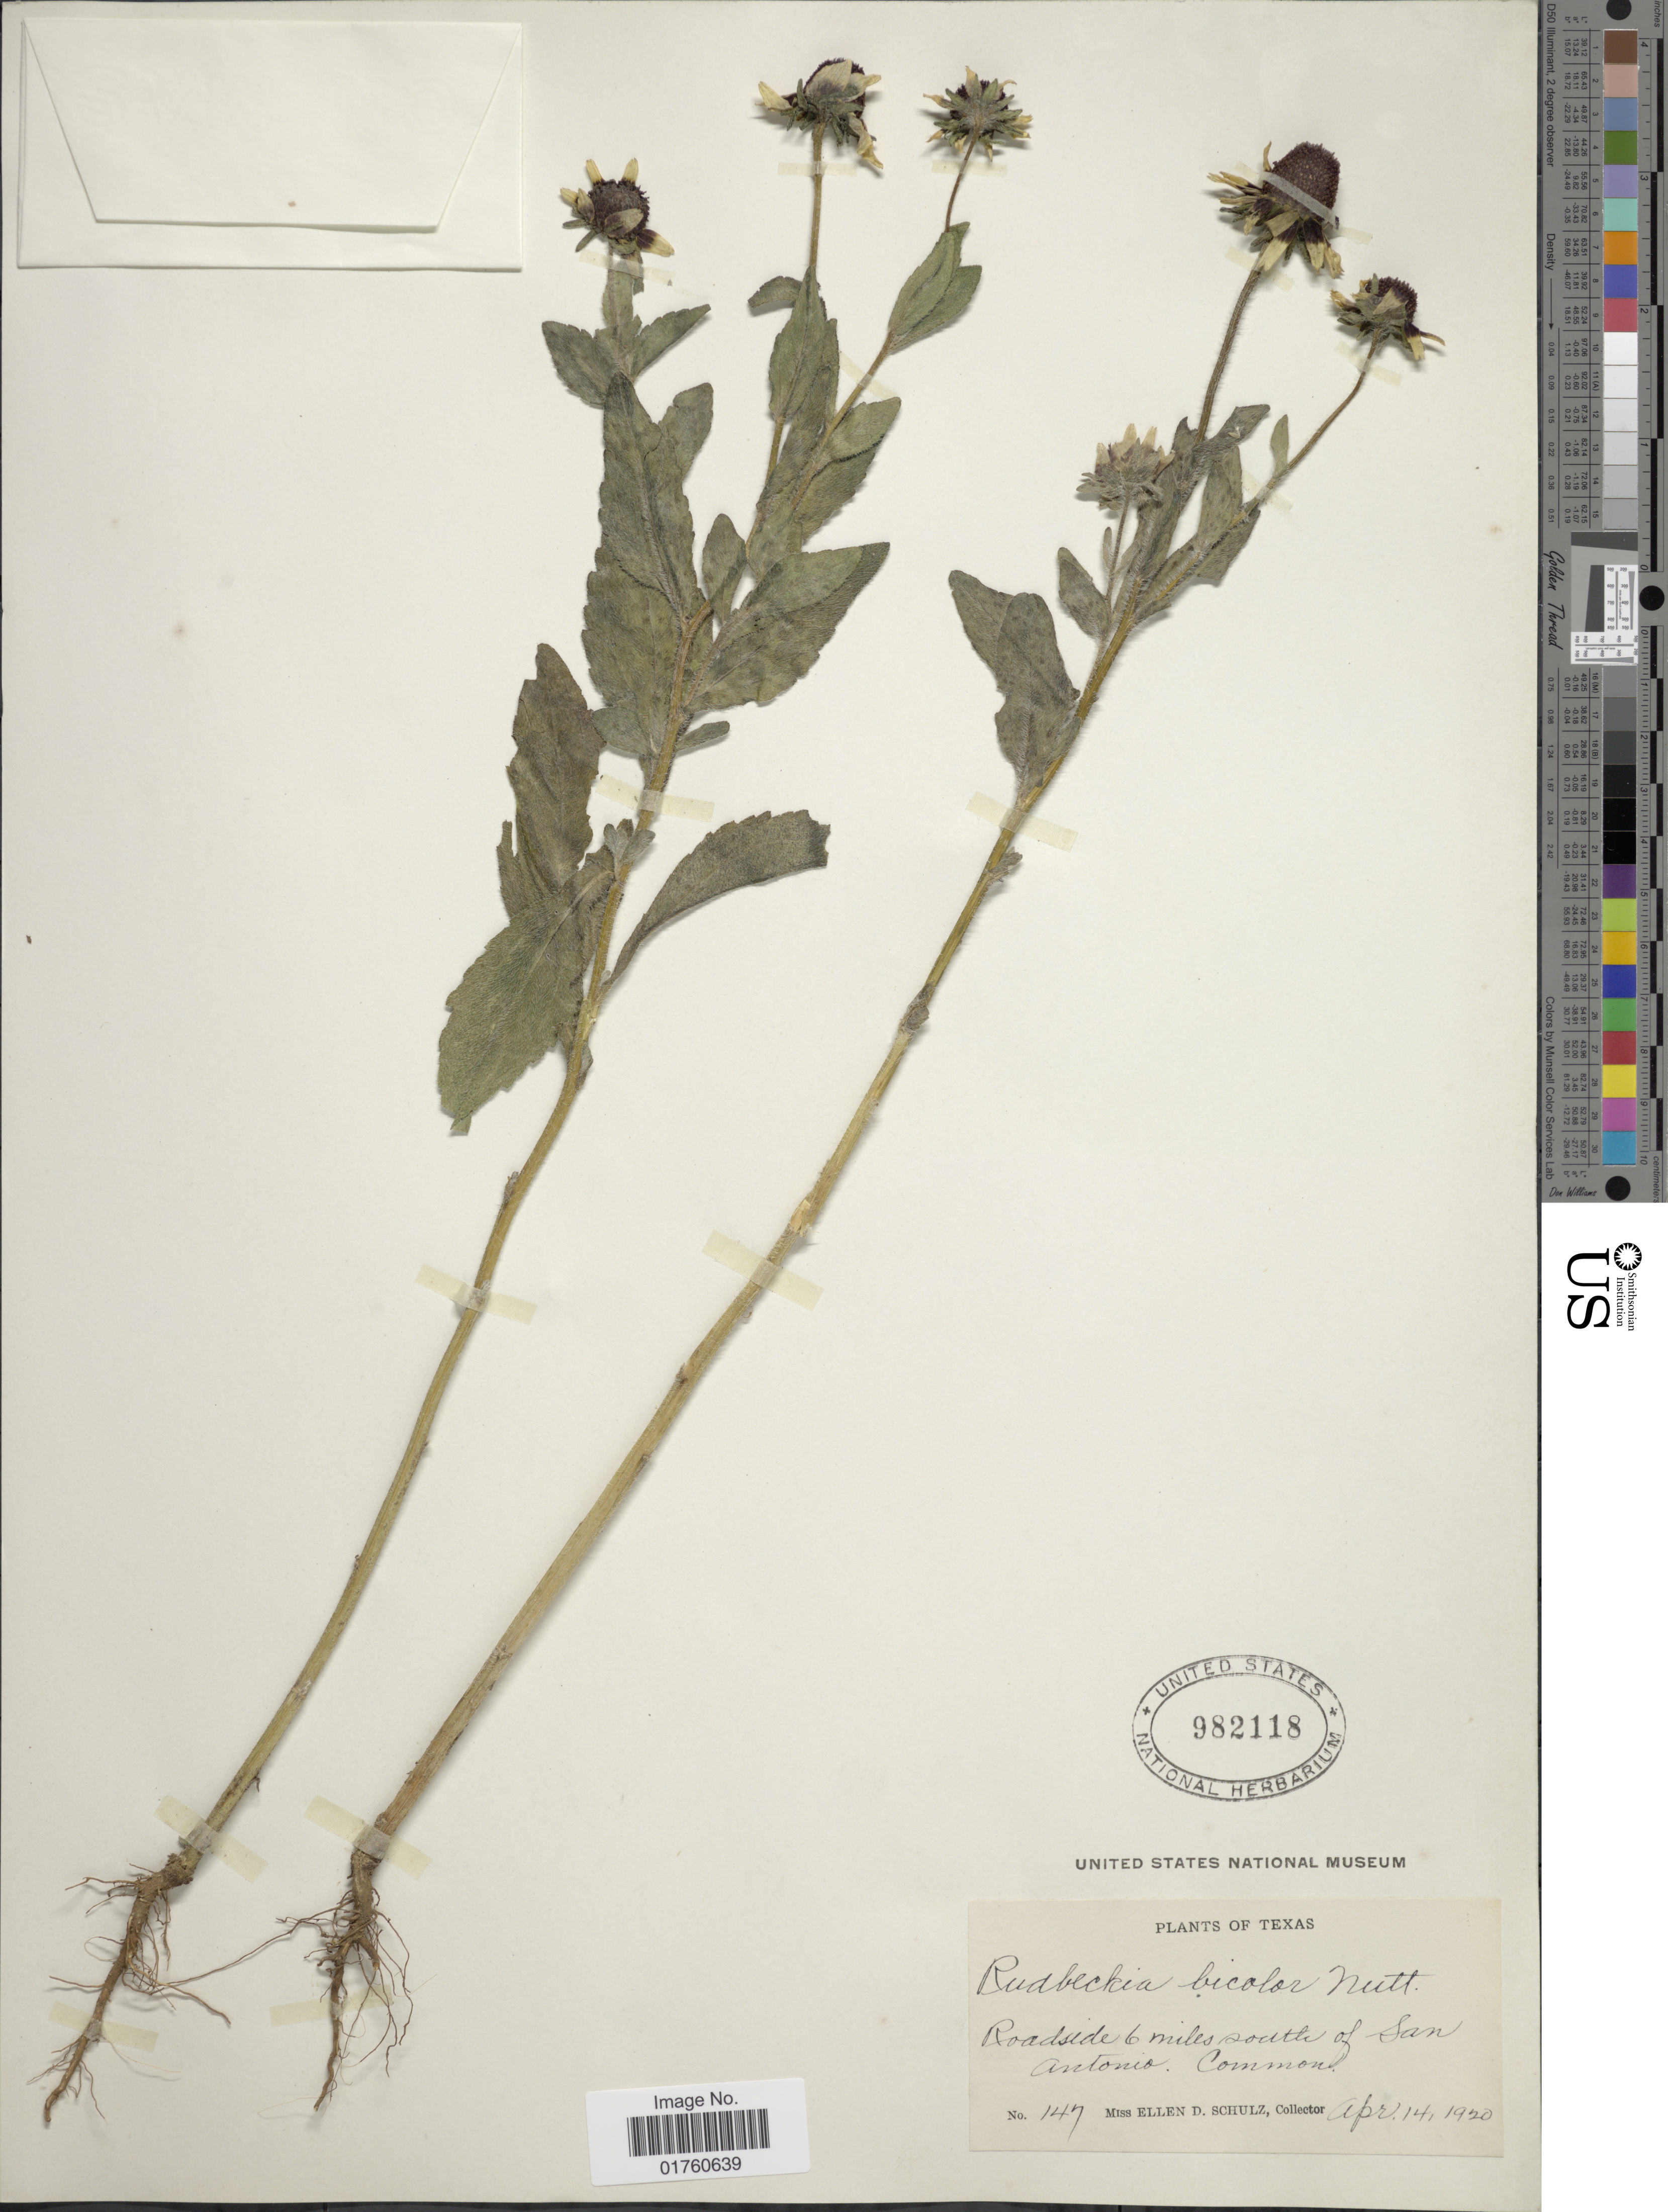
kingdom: Plantae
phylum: Tracheophyta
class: Magnoliopsida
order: Asterales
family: Asteraceae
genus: Rudbeckia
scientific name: Rudbeckia bicolor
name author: Nutt.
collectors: E. D. Schulz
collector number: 147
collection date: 1920-04-14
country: United States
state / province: Texas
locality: Roadisde 6 miles south of San Antonio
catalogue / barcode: US 982118